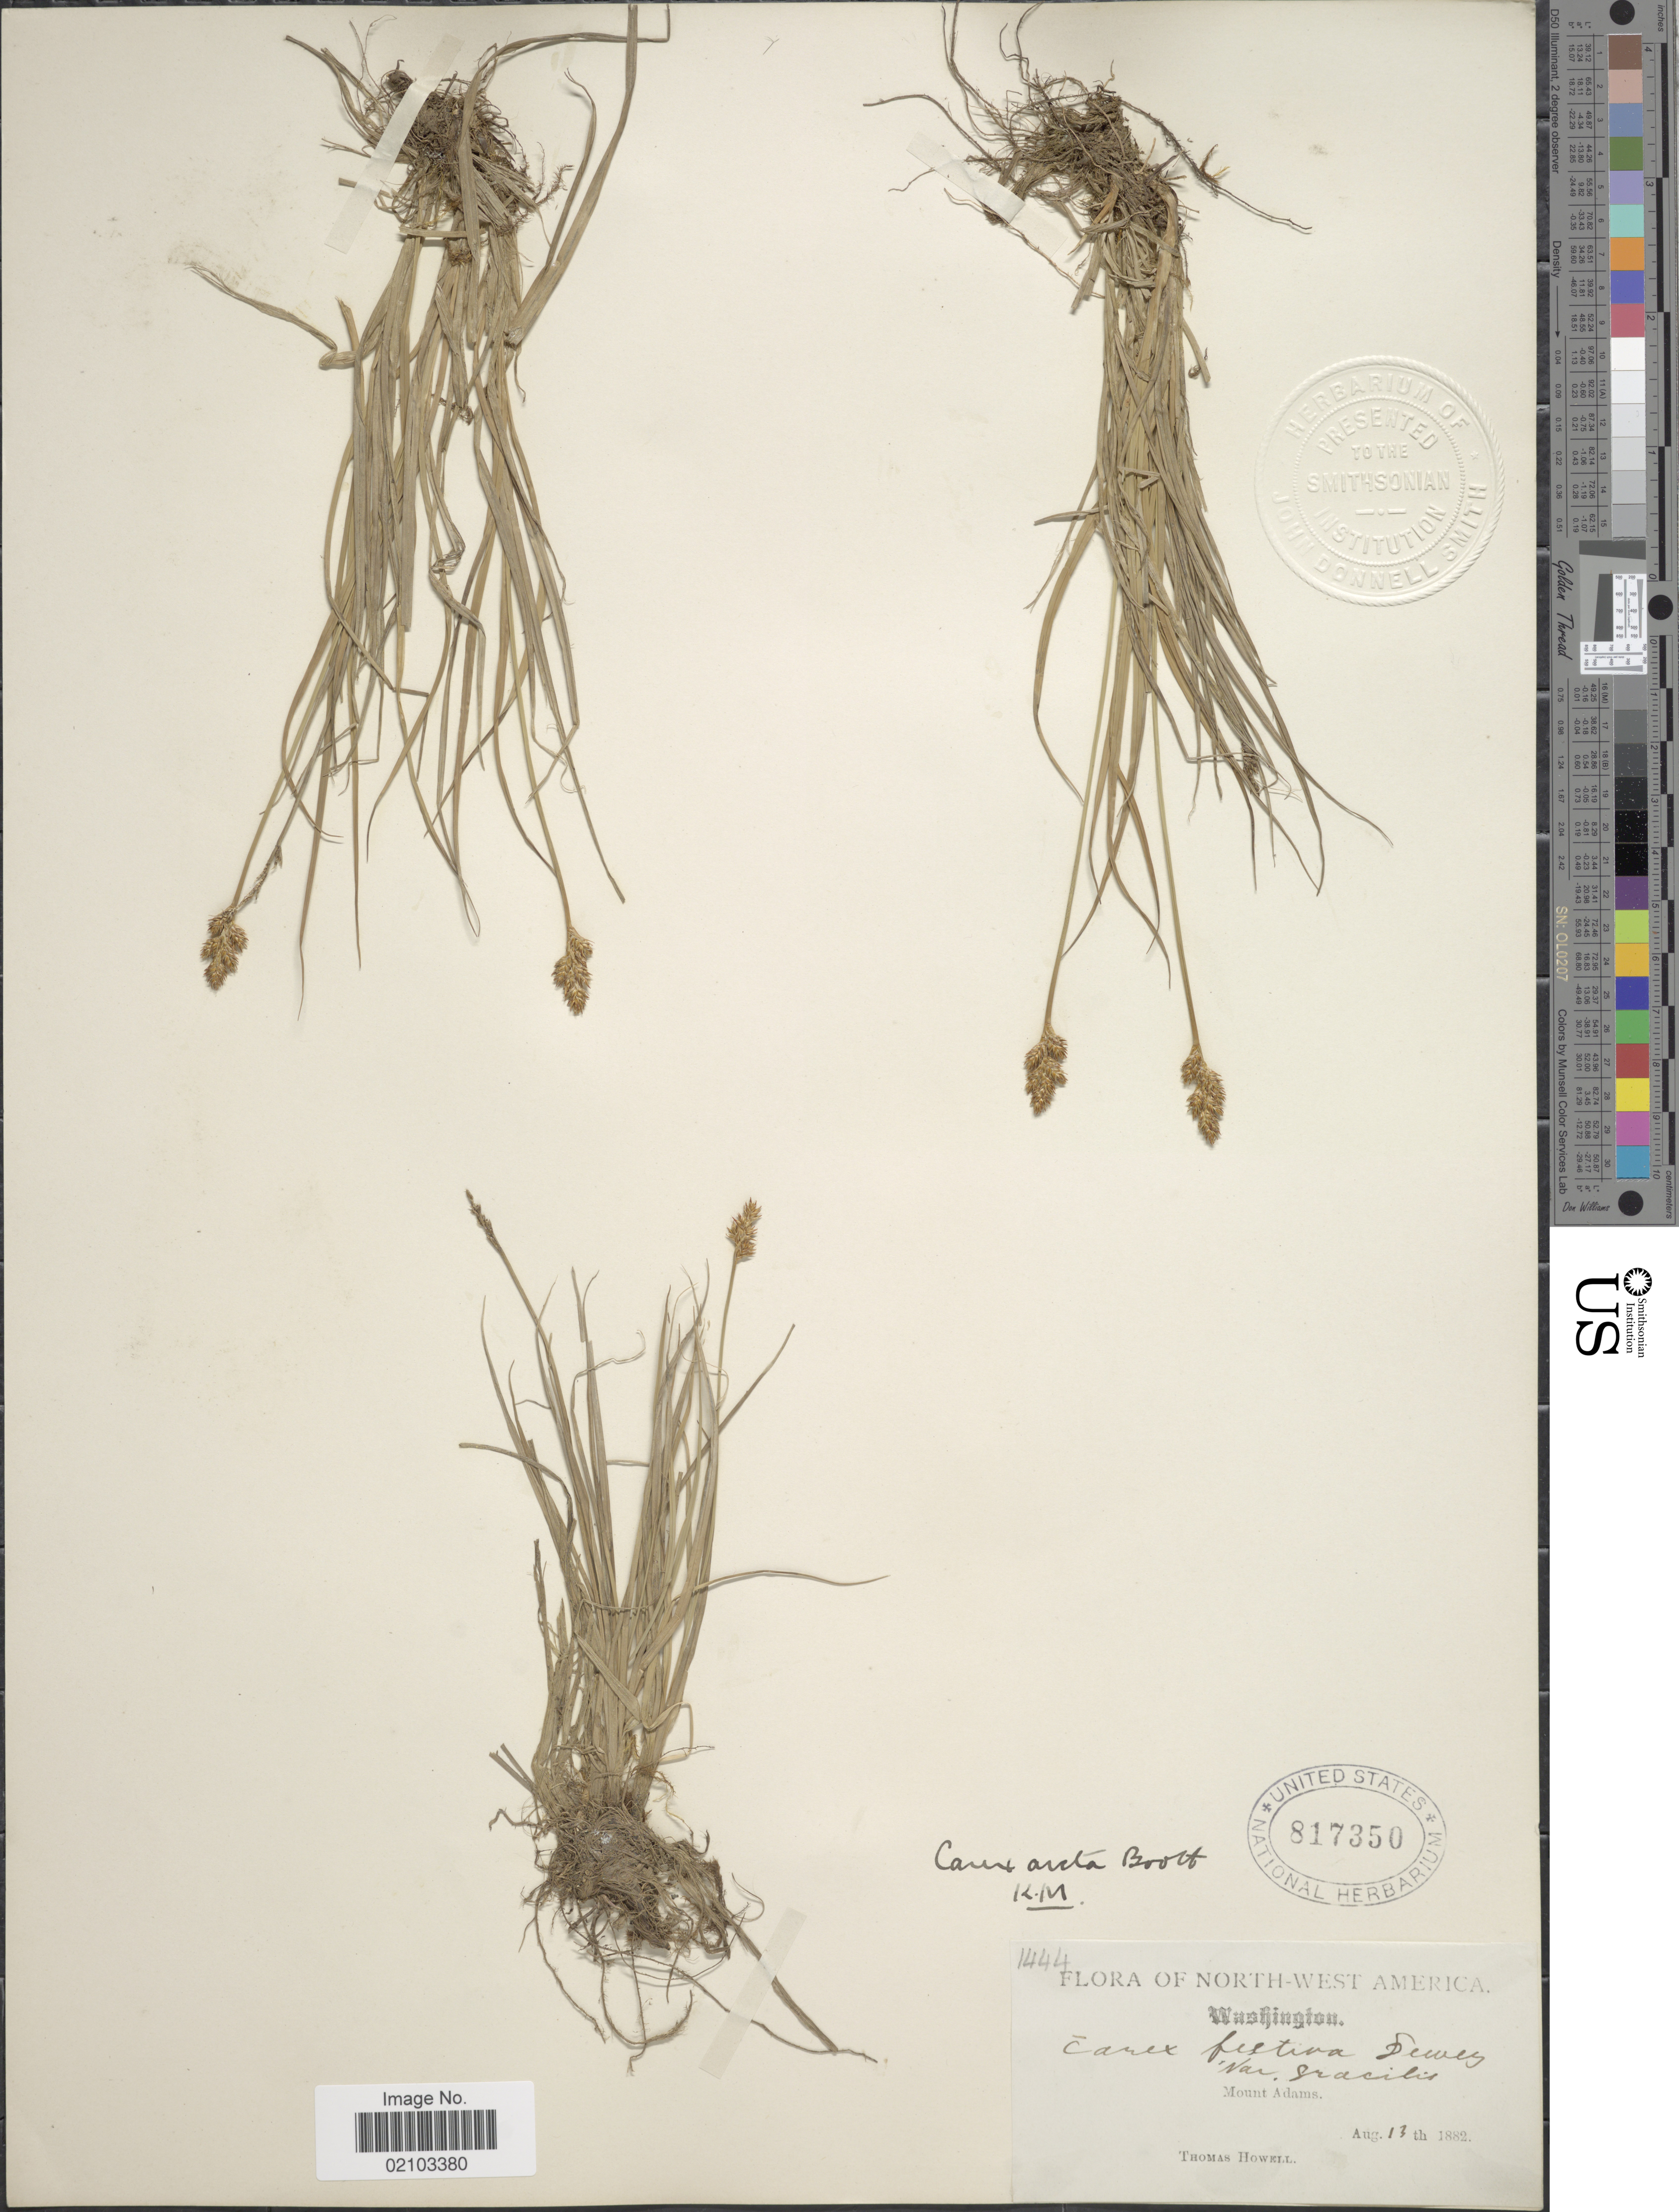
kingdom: Plantae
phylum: Tracheophyta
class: Liliopsida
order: Poales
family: Cyperaceae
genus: Carex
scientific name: Carex arcta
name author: Boott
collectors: T. Howell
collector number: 1444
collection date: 1882-08-13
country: United States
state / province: Washington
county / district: Yakima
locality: North-West America. Mount Adams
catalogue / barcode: US 817350